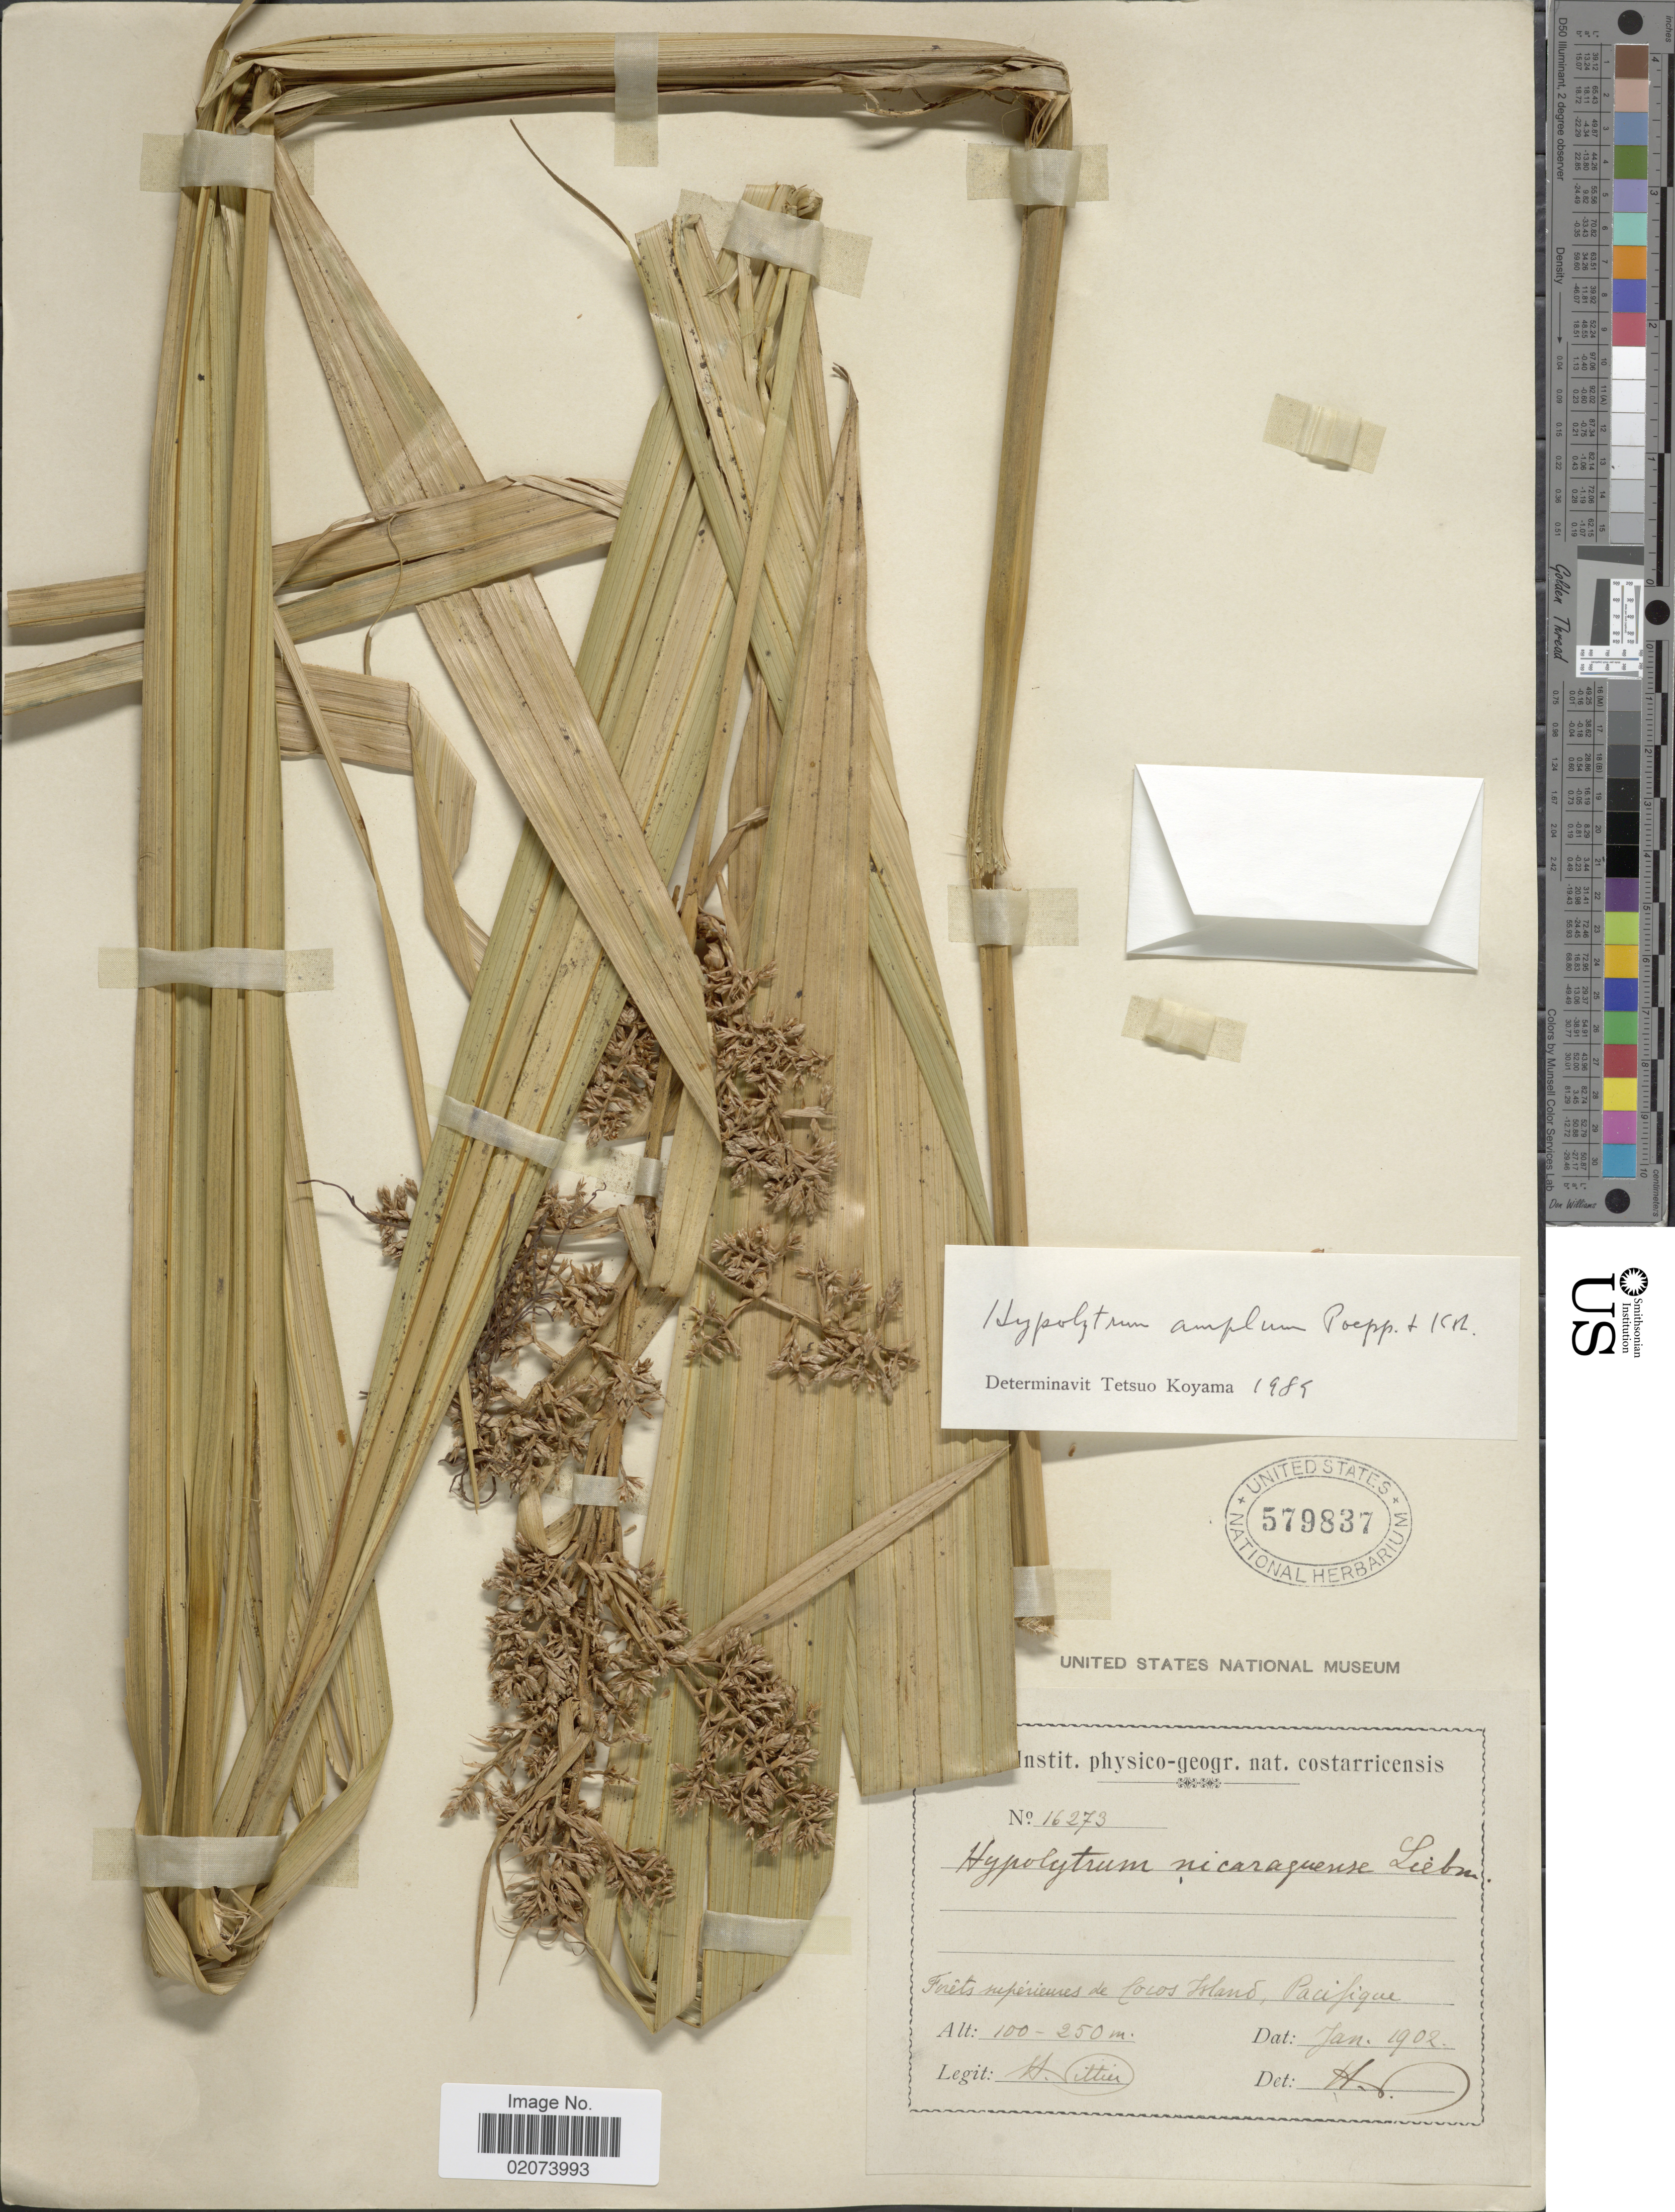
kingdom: Plantae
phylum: Tracheophyta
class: Liliopsida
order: Poales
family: Cyperaceae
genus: Hypolytrum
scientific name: Hypolytrum amplissimum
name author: M. Alves & W.W. Thomas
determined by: Strong, Mark T., (BOT), Smithsonian Institution - National Museum of Natural History (UNITED STATES)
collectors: H. F. Pittier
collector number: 16273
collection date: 1902-01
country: Costa Rica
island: Cocos Island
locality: Cocos Island, Pacifique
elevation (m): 100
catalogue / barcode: US 579837